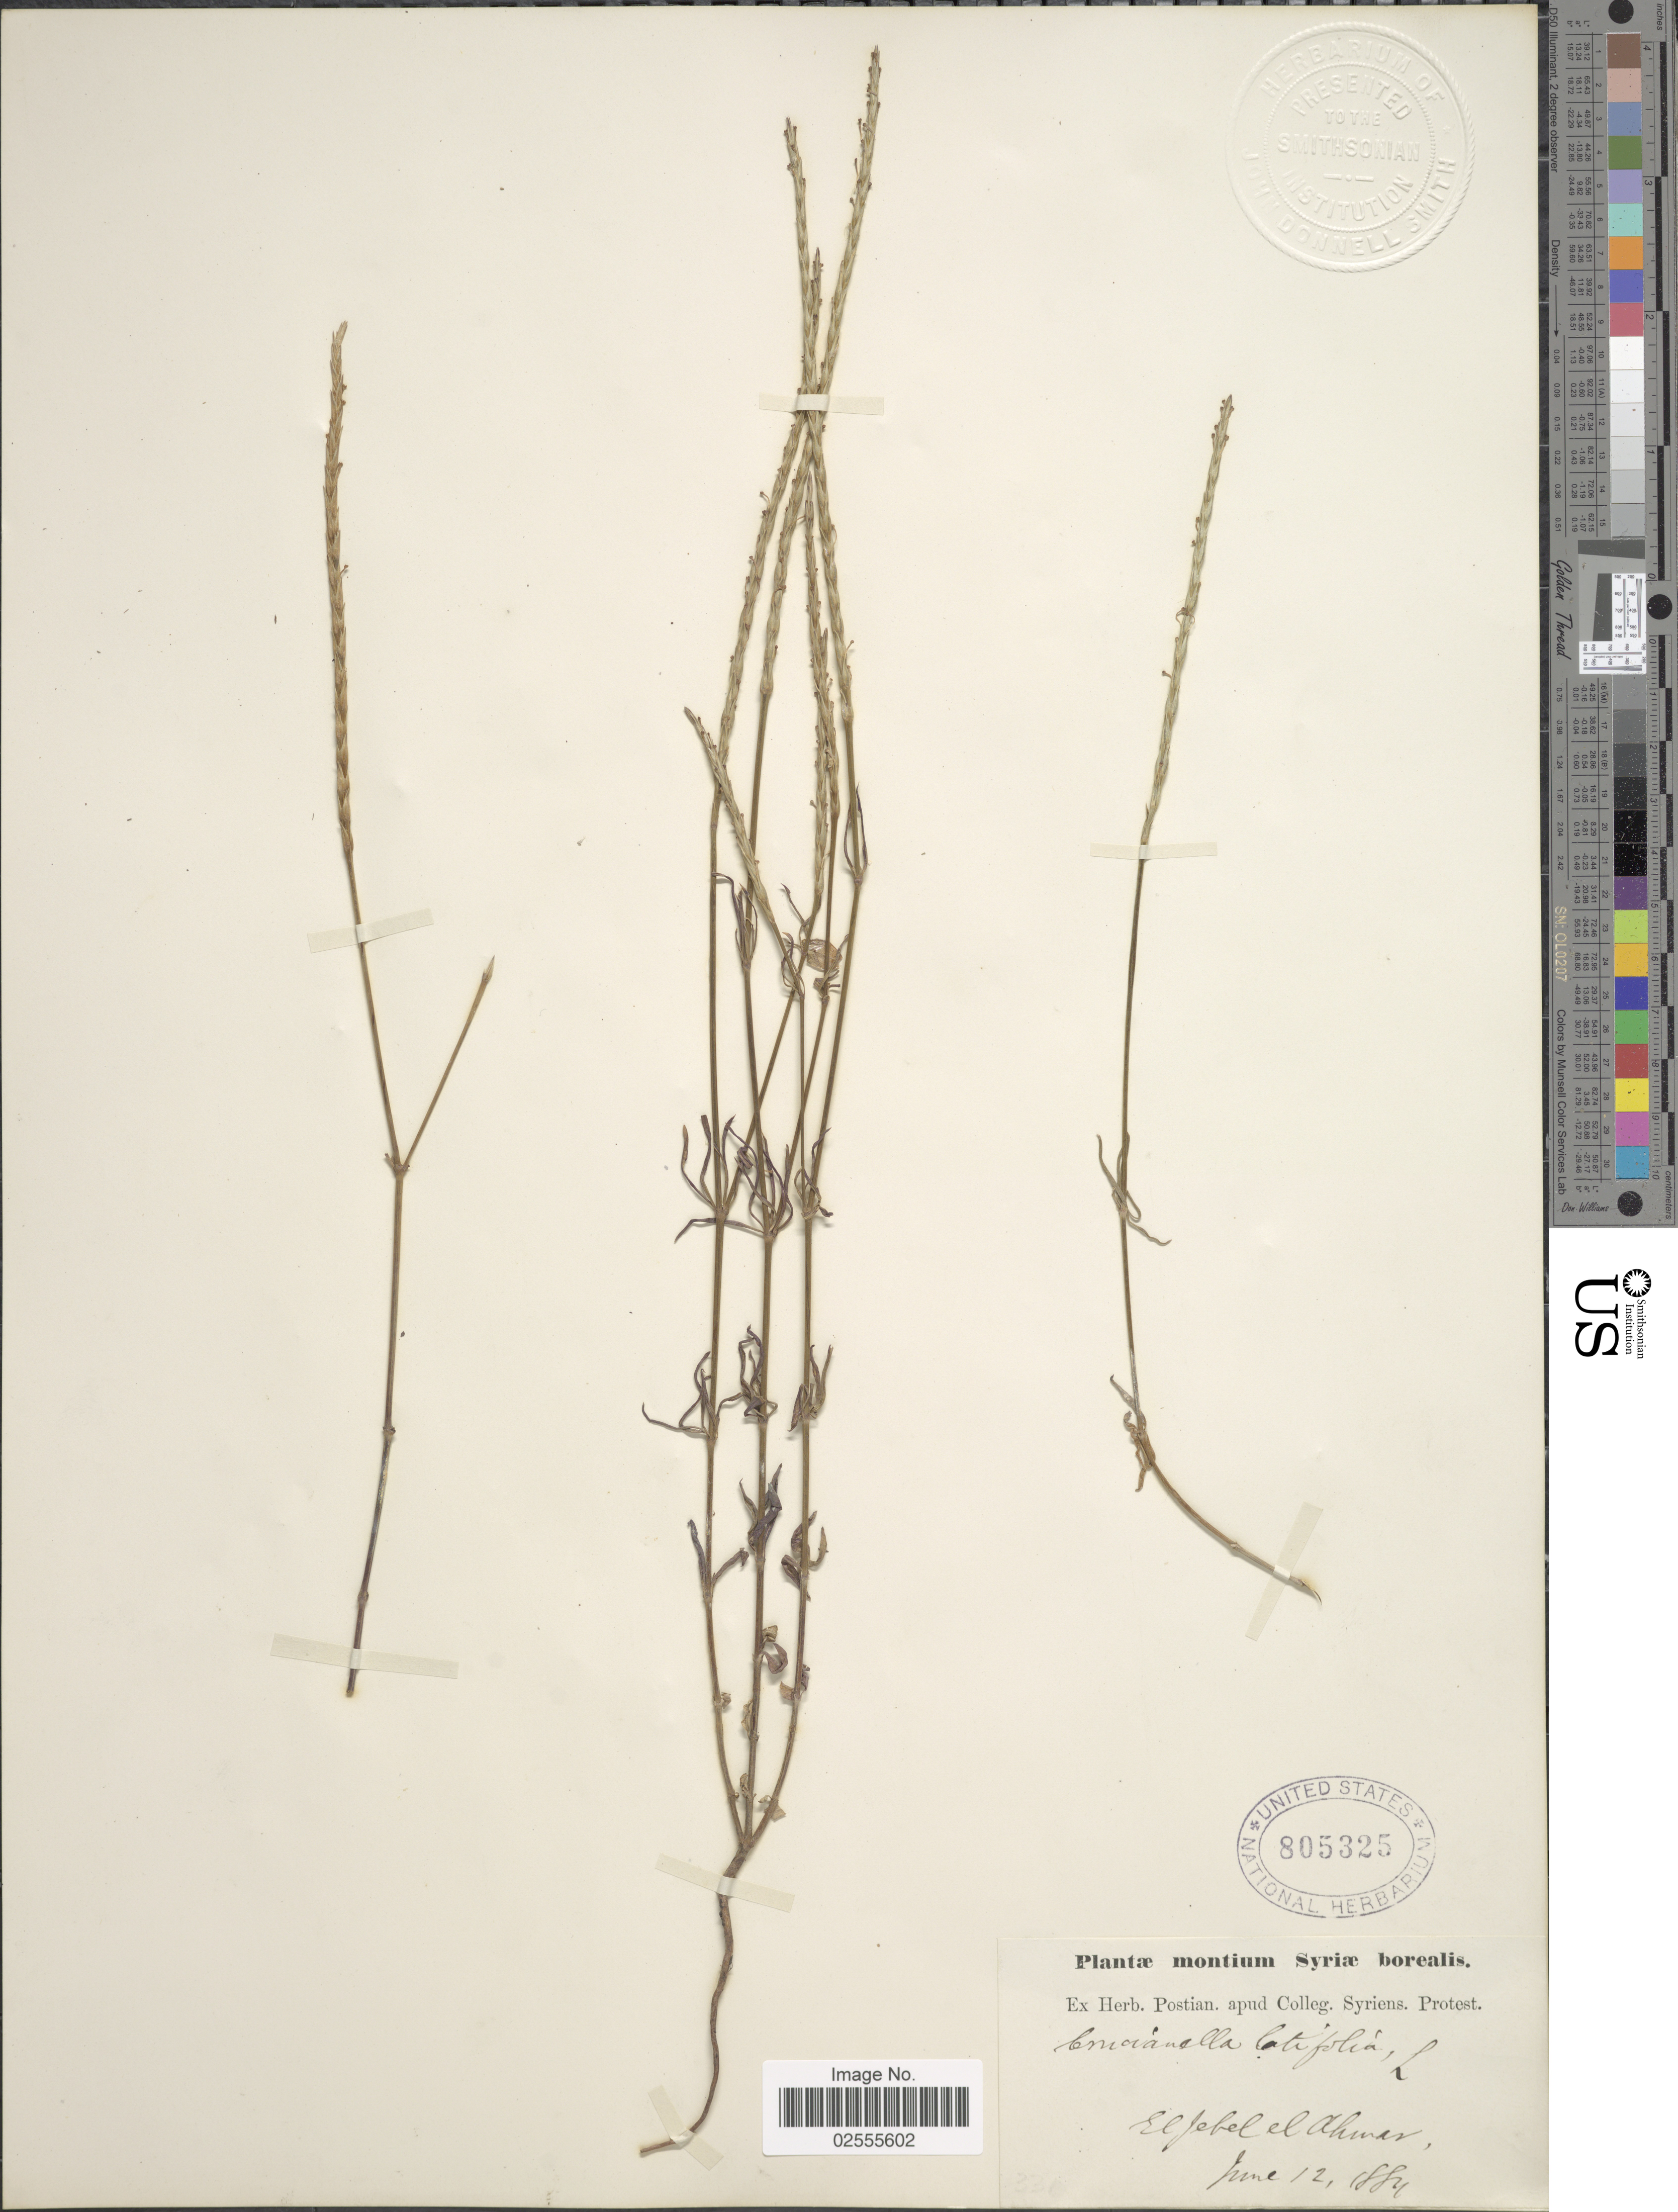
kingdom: Plantae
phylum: Tracheophyta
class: Magnoliopsida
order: Gentianales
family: Rubiaceae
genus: Crucianella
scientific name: Crucianella latifolia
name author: L.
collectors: ex herb. Postian. apud Colleg. Syriens. Protest. USE "Fannie P. A. Shepard" (10308853) AS PRIMARY COLLECTOR INSTEAD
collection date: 1884-06-12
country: Syria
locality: Montium Syriae borealis, El Jebel el Ahmar [interpreted]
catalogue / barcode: US 805325